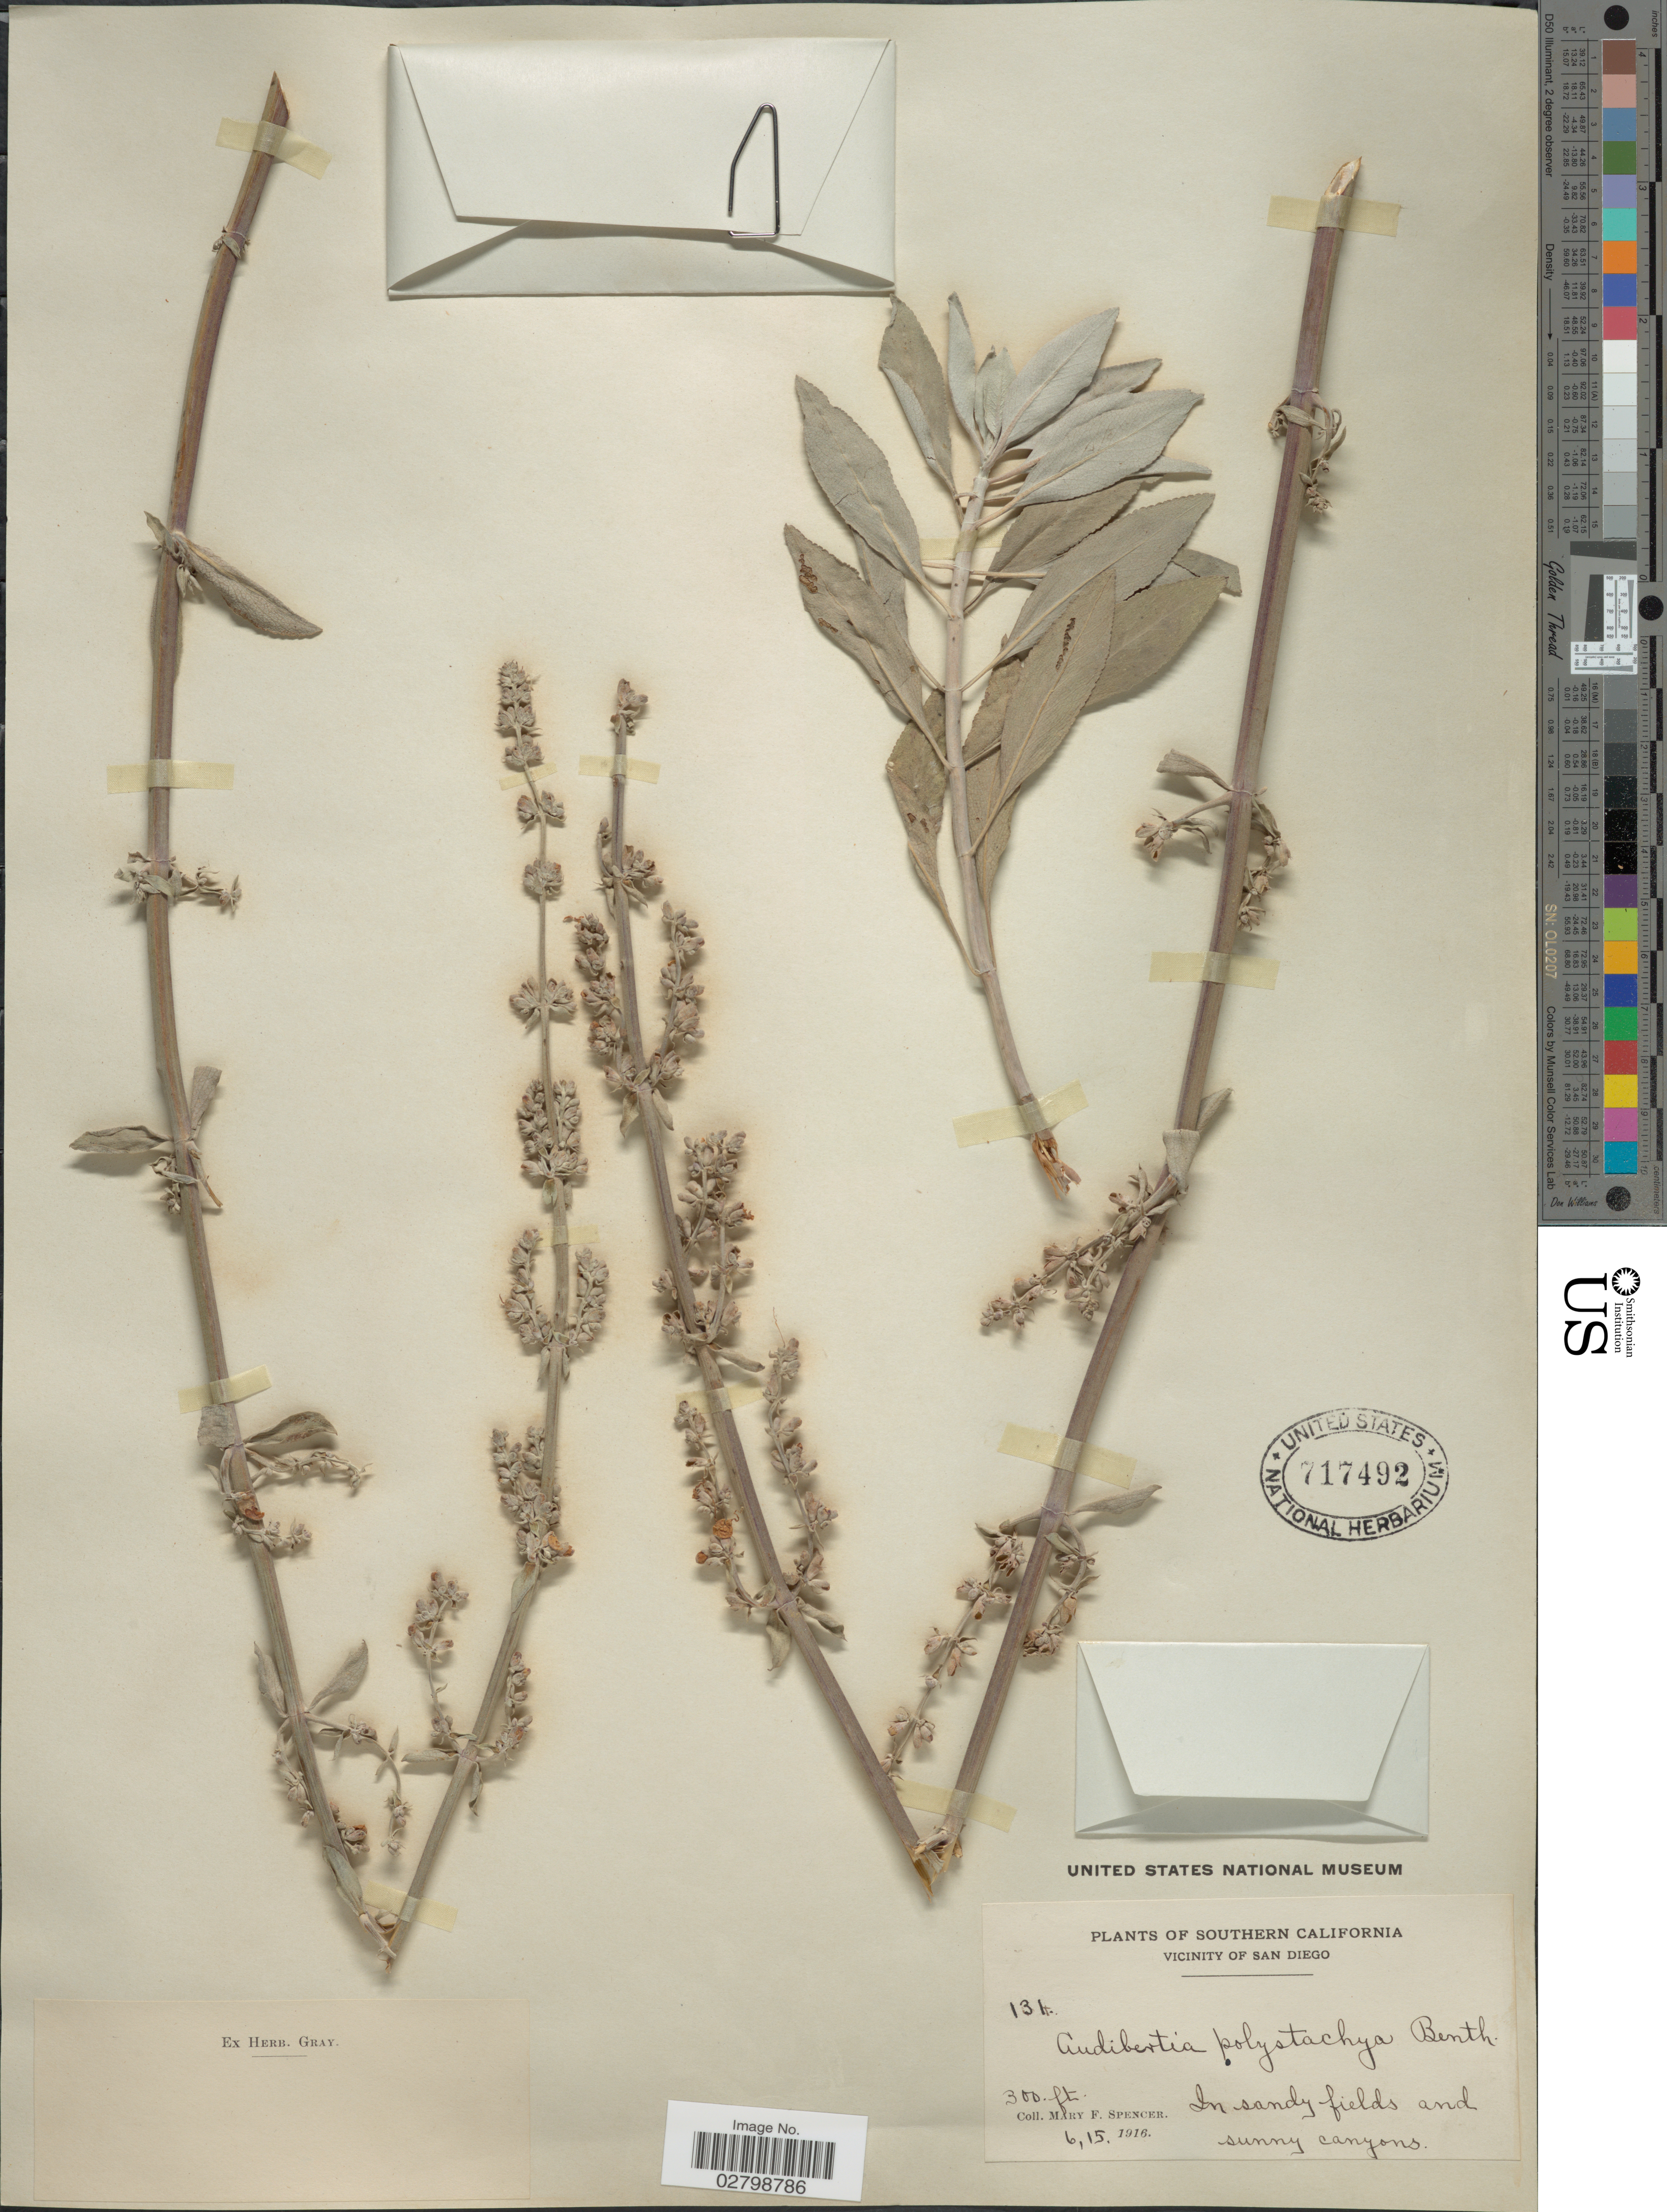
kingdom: Plantae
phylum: Tracheophyta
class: Magnoliopsida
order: Lamiales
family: Lamiaceae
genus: Salvia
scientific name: Salvia apiana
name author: Jeps.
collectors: M. Spencer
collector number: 131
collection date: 1916-06-15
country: United States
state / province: California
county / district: San Diego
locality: Southern California, Vicinity of San Diego.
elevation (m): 91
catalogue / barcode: US 717492